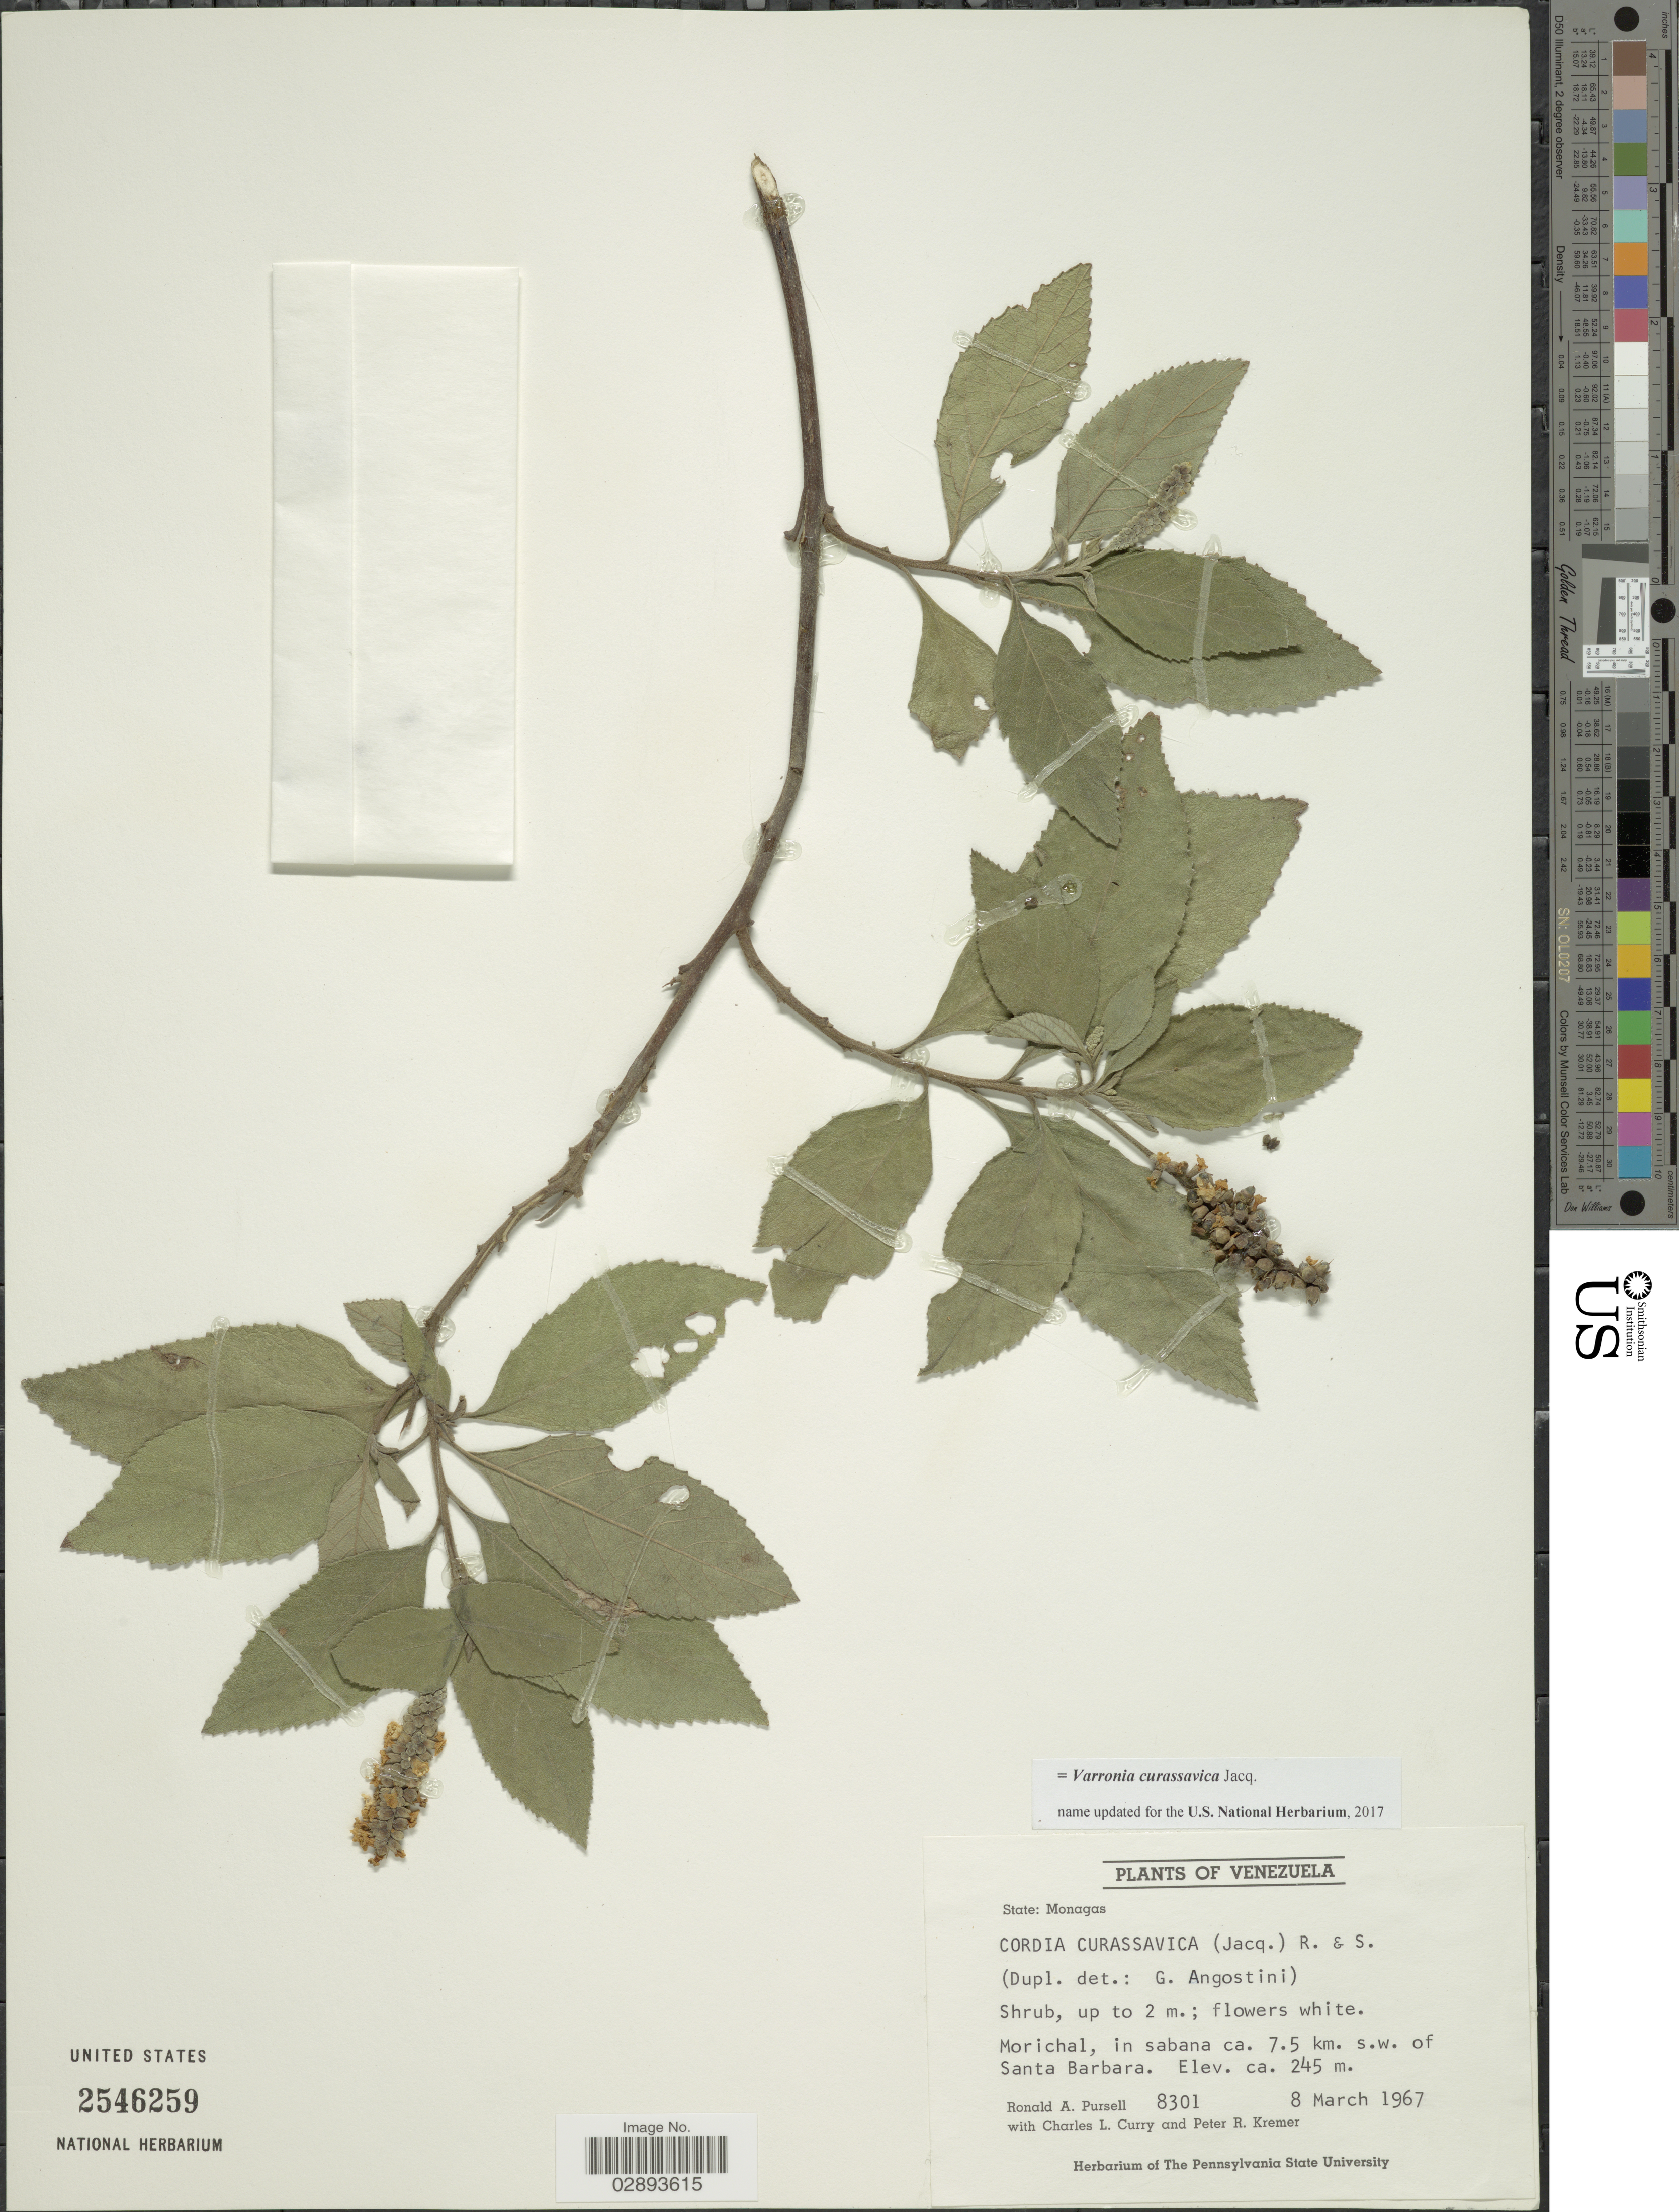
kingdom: Plantae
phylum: Tracheophyta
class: Magnoliopsida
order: Boraginales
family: Cordiaceae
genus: Varronia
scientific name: Varronia curassavica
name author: Jacq.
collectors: R. A. Pursell, C. L. Curry & P. Kremer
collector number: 8301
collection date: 1967-03-08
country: Venezuela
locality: Morichal, in sabana ca. 7.5 km. s.w. of Santa Barbara.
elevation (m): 245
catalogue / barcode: US 2546259